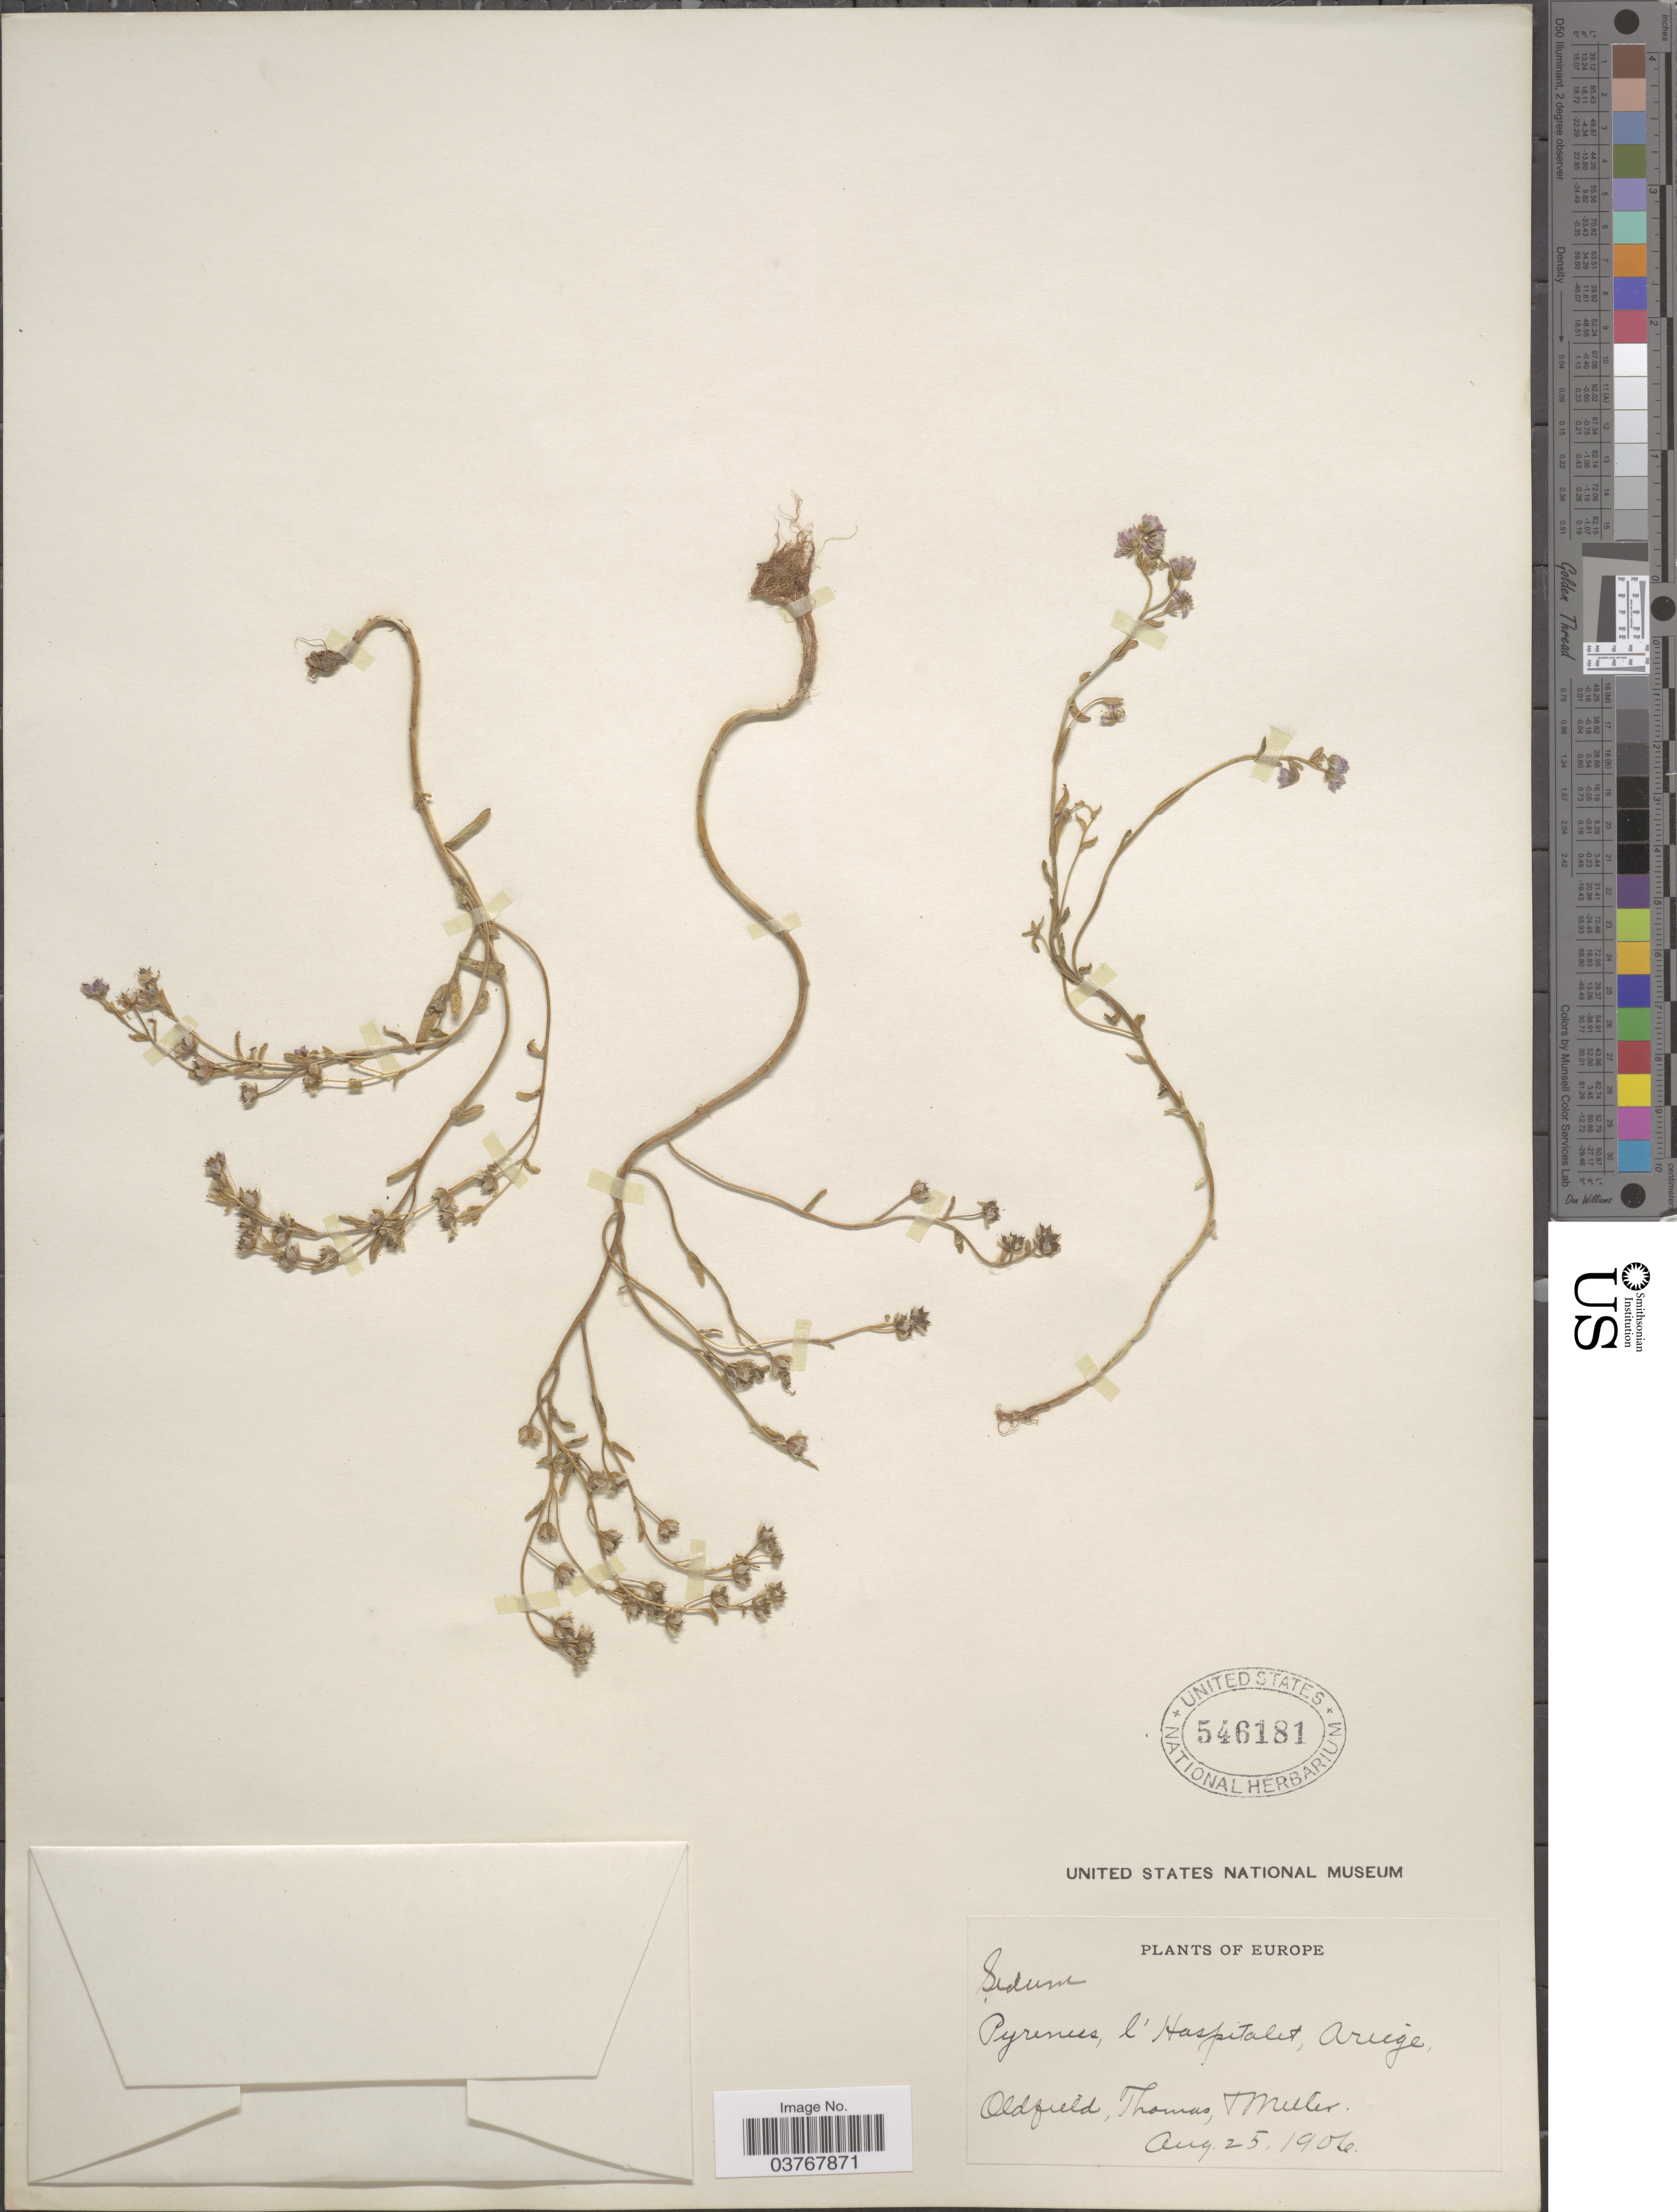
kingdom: Plantae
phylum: Tracheophyta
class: Magnoliopsida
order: Saxifragales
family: Crassulaceae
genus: Sedum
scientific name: Sedum sp.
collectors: Oldfield, -- Thomas & -- Miller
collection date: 1906-08-25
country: France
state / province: Occitanie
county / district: Ariège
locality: Europe. Pyrenees, l'Haspitalet, Ariége.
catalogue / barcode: US 546181